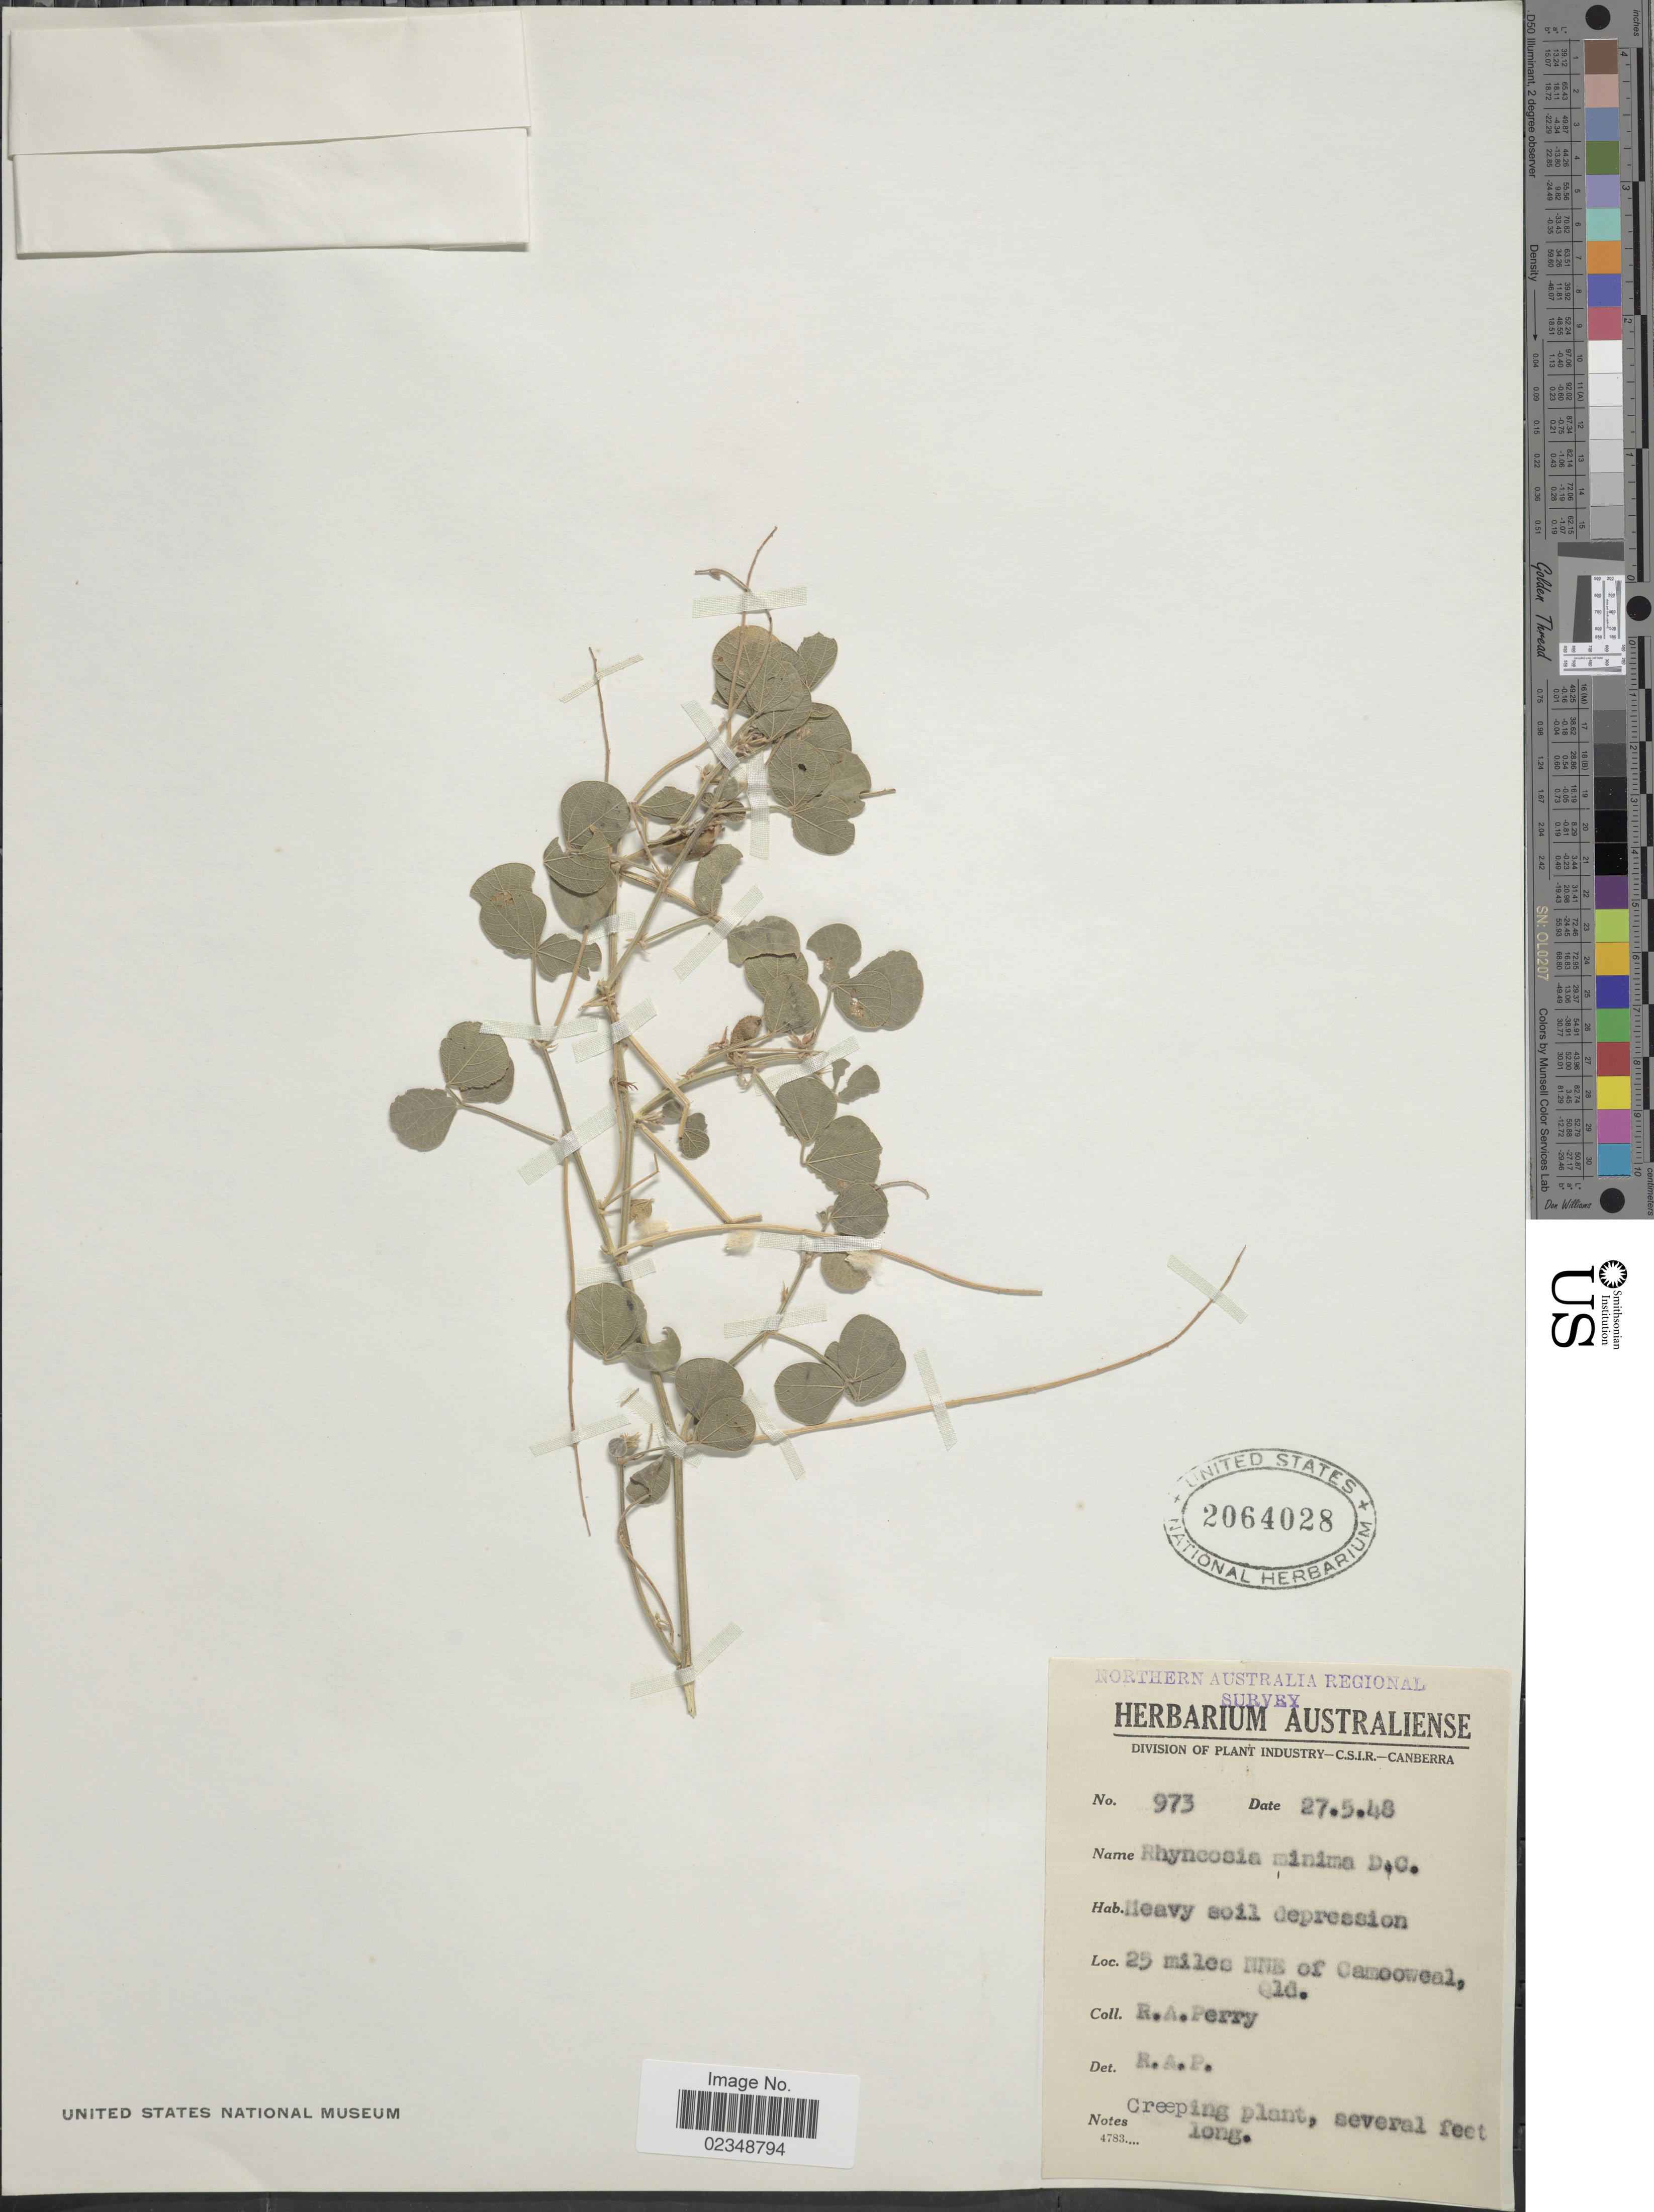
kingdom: Plantae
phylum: Tracheophyta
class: Magnoliopsida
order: Fabales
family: Fabaceae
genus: Rhynchosia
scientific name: Rhynchosia minima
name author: (L.) DC.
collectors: Perry, R. A.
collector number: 973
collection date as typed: Transcribed d/m/y: 27/5/48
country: Australia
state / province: Queensland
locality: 25 miles NNE of Camooweal, Qld.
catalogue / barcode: US 2064028